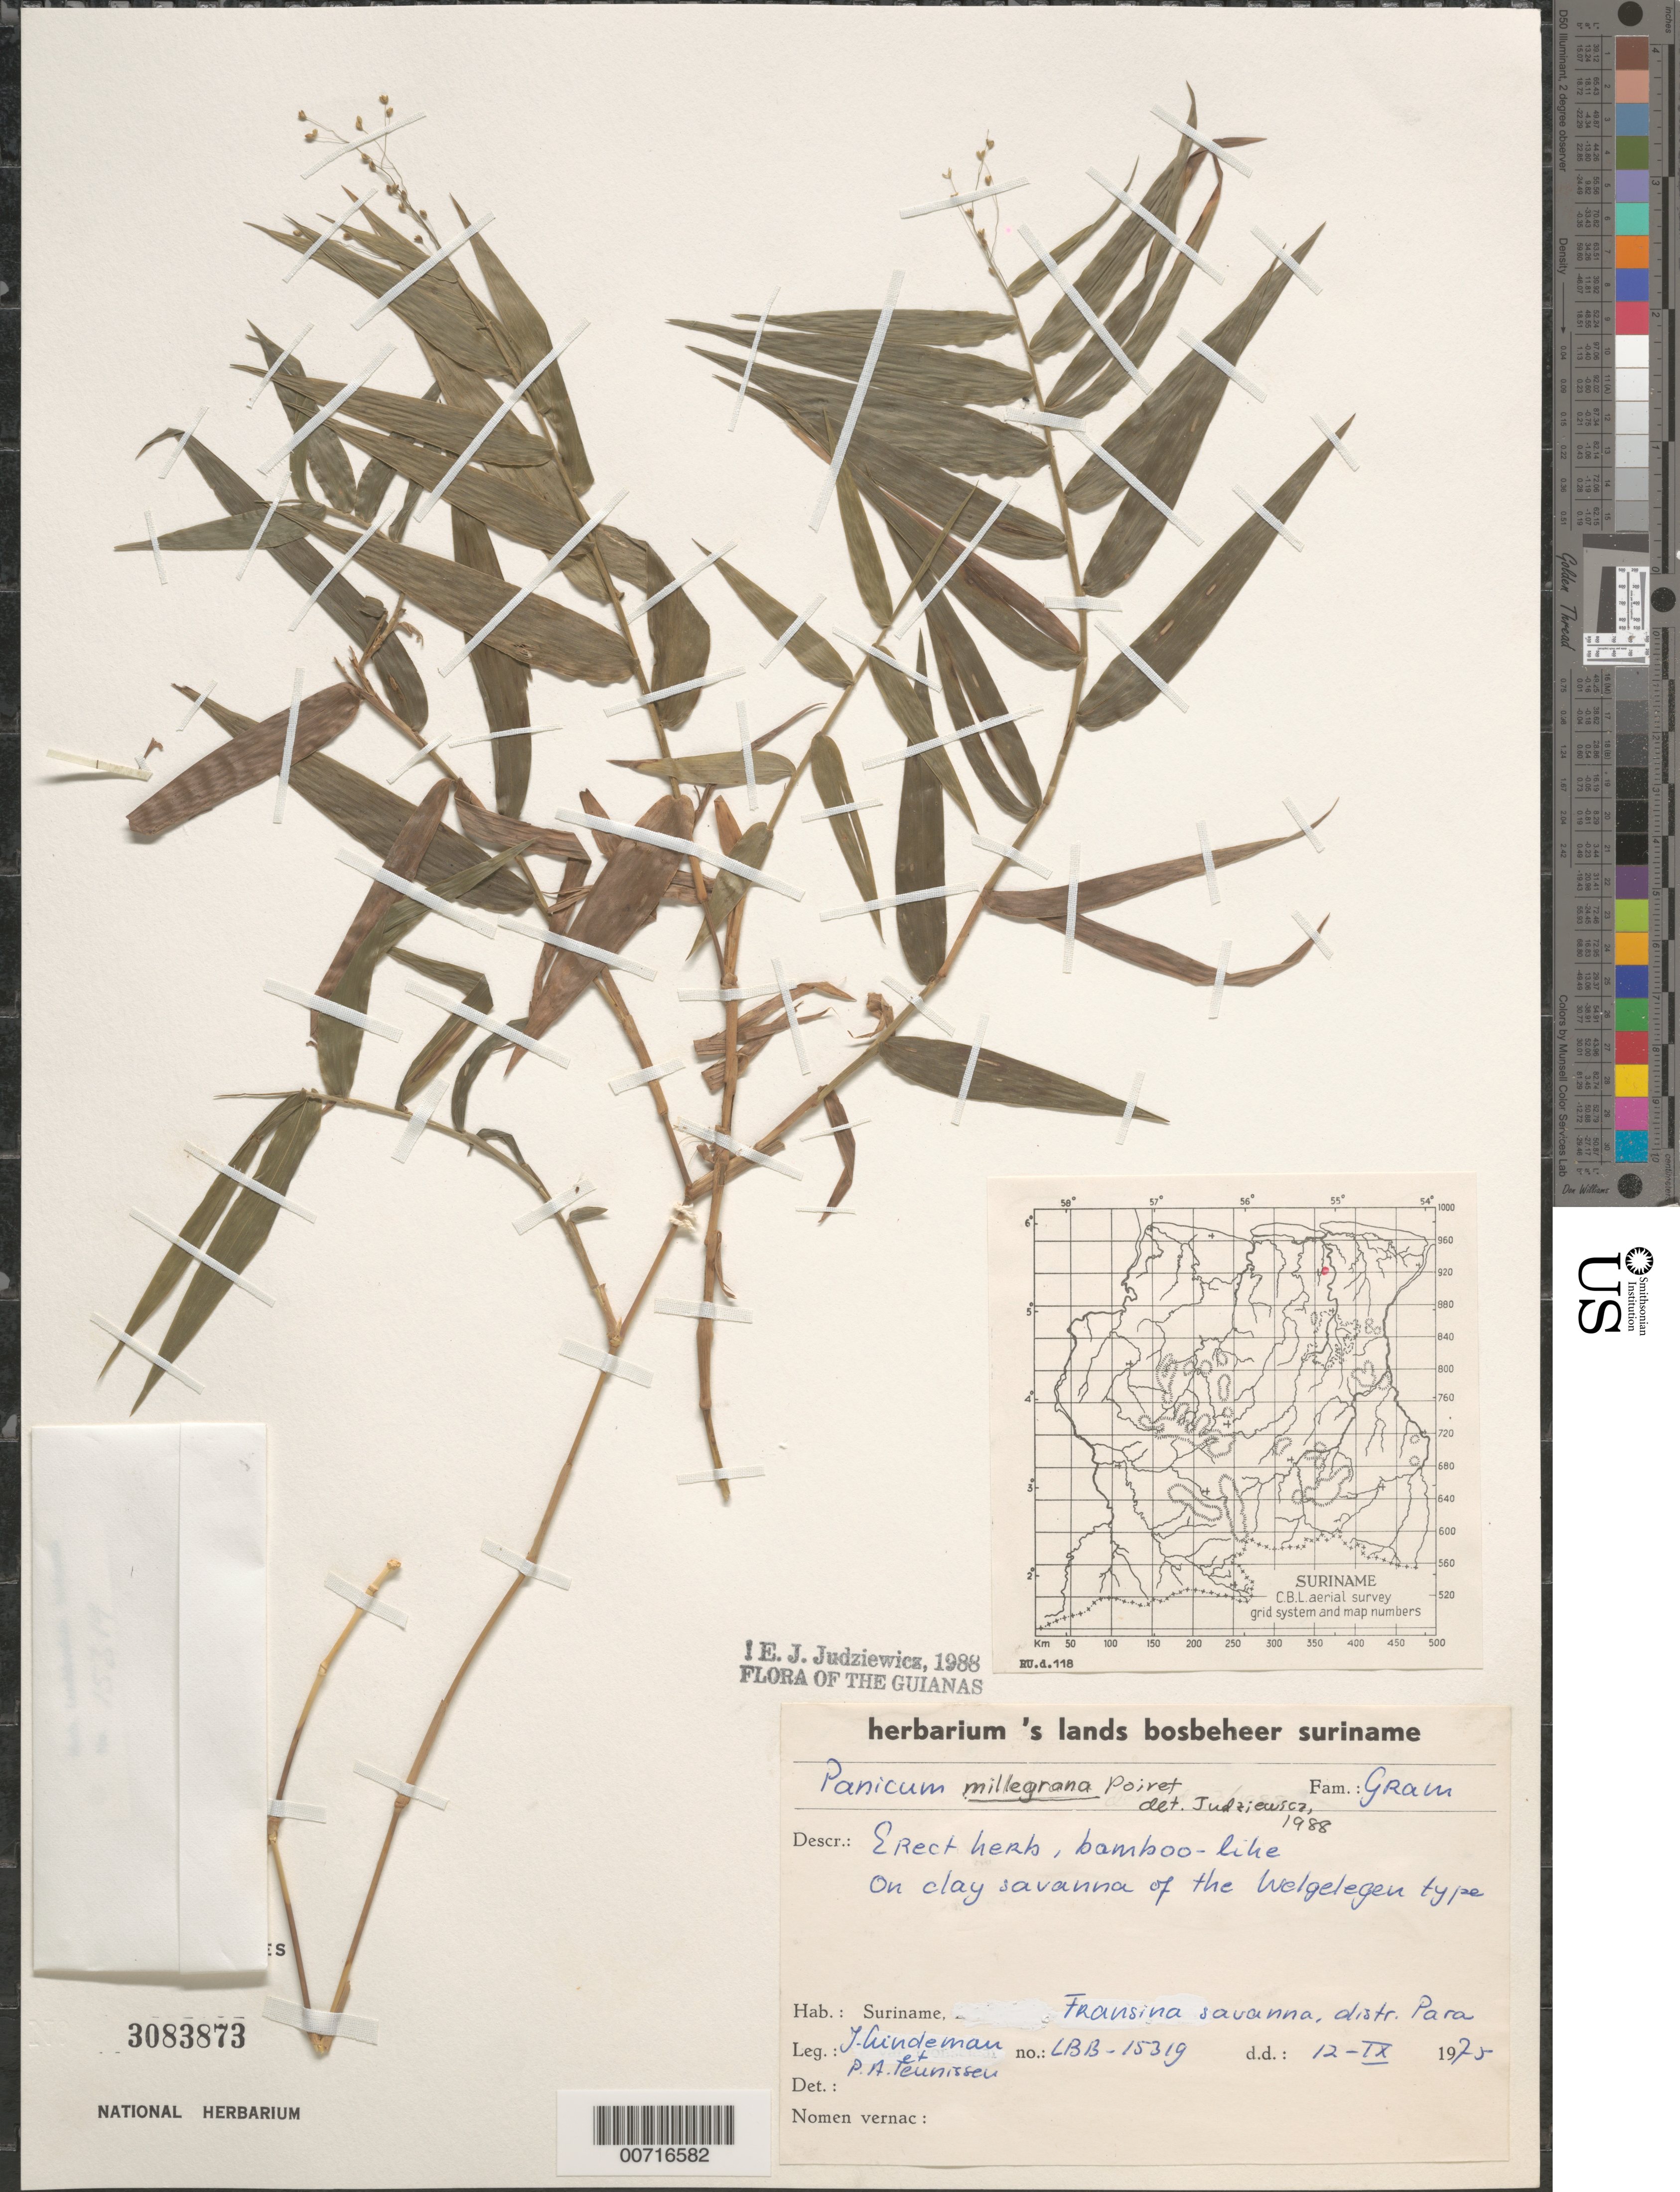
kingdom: Plantae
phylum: Tracheophyta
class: Liliopsida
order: Poales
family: Poaceae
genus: Panicum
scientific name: Panicum millegrana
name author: Poir.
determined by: Judziewicz, E. J.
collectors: J. C. Lindeman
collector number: LBB 15319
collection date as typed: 12-Sep-75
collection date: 1975-09-12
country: Suriname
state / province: Para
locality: Fransina savanna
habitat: Clay savanna of the Welgelegen type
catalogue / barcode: US 3083873